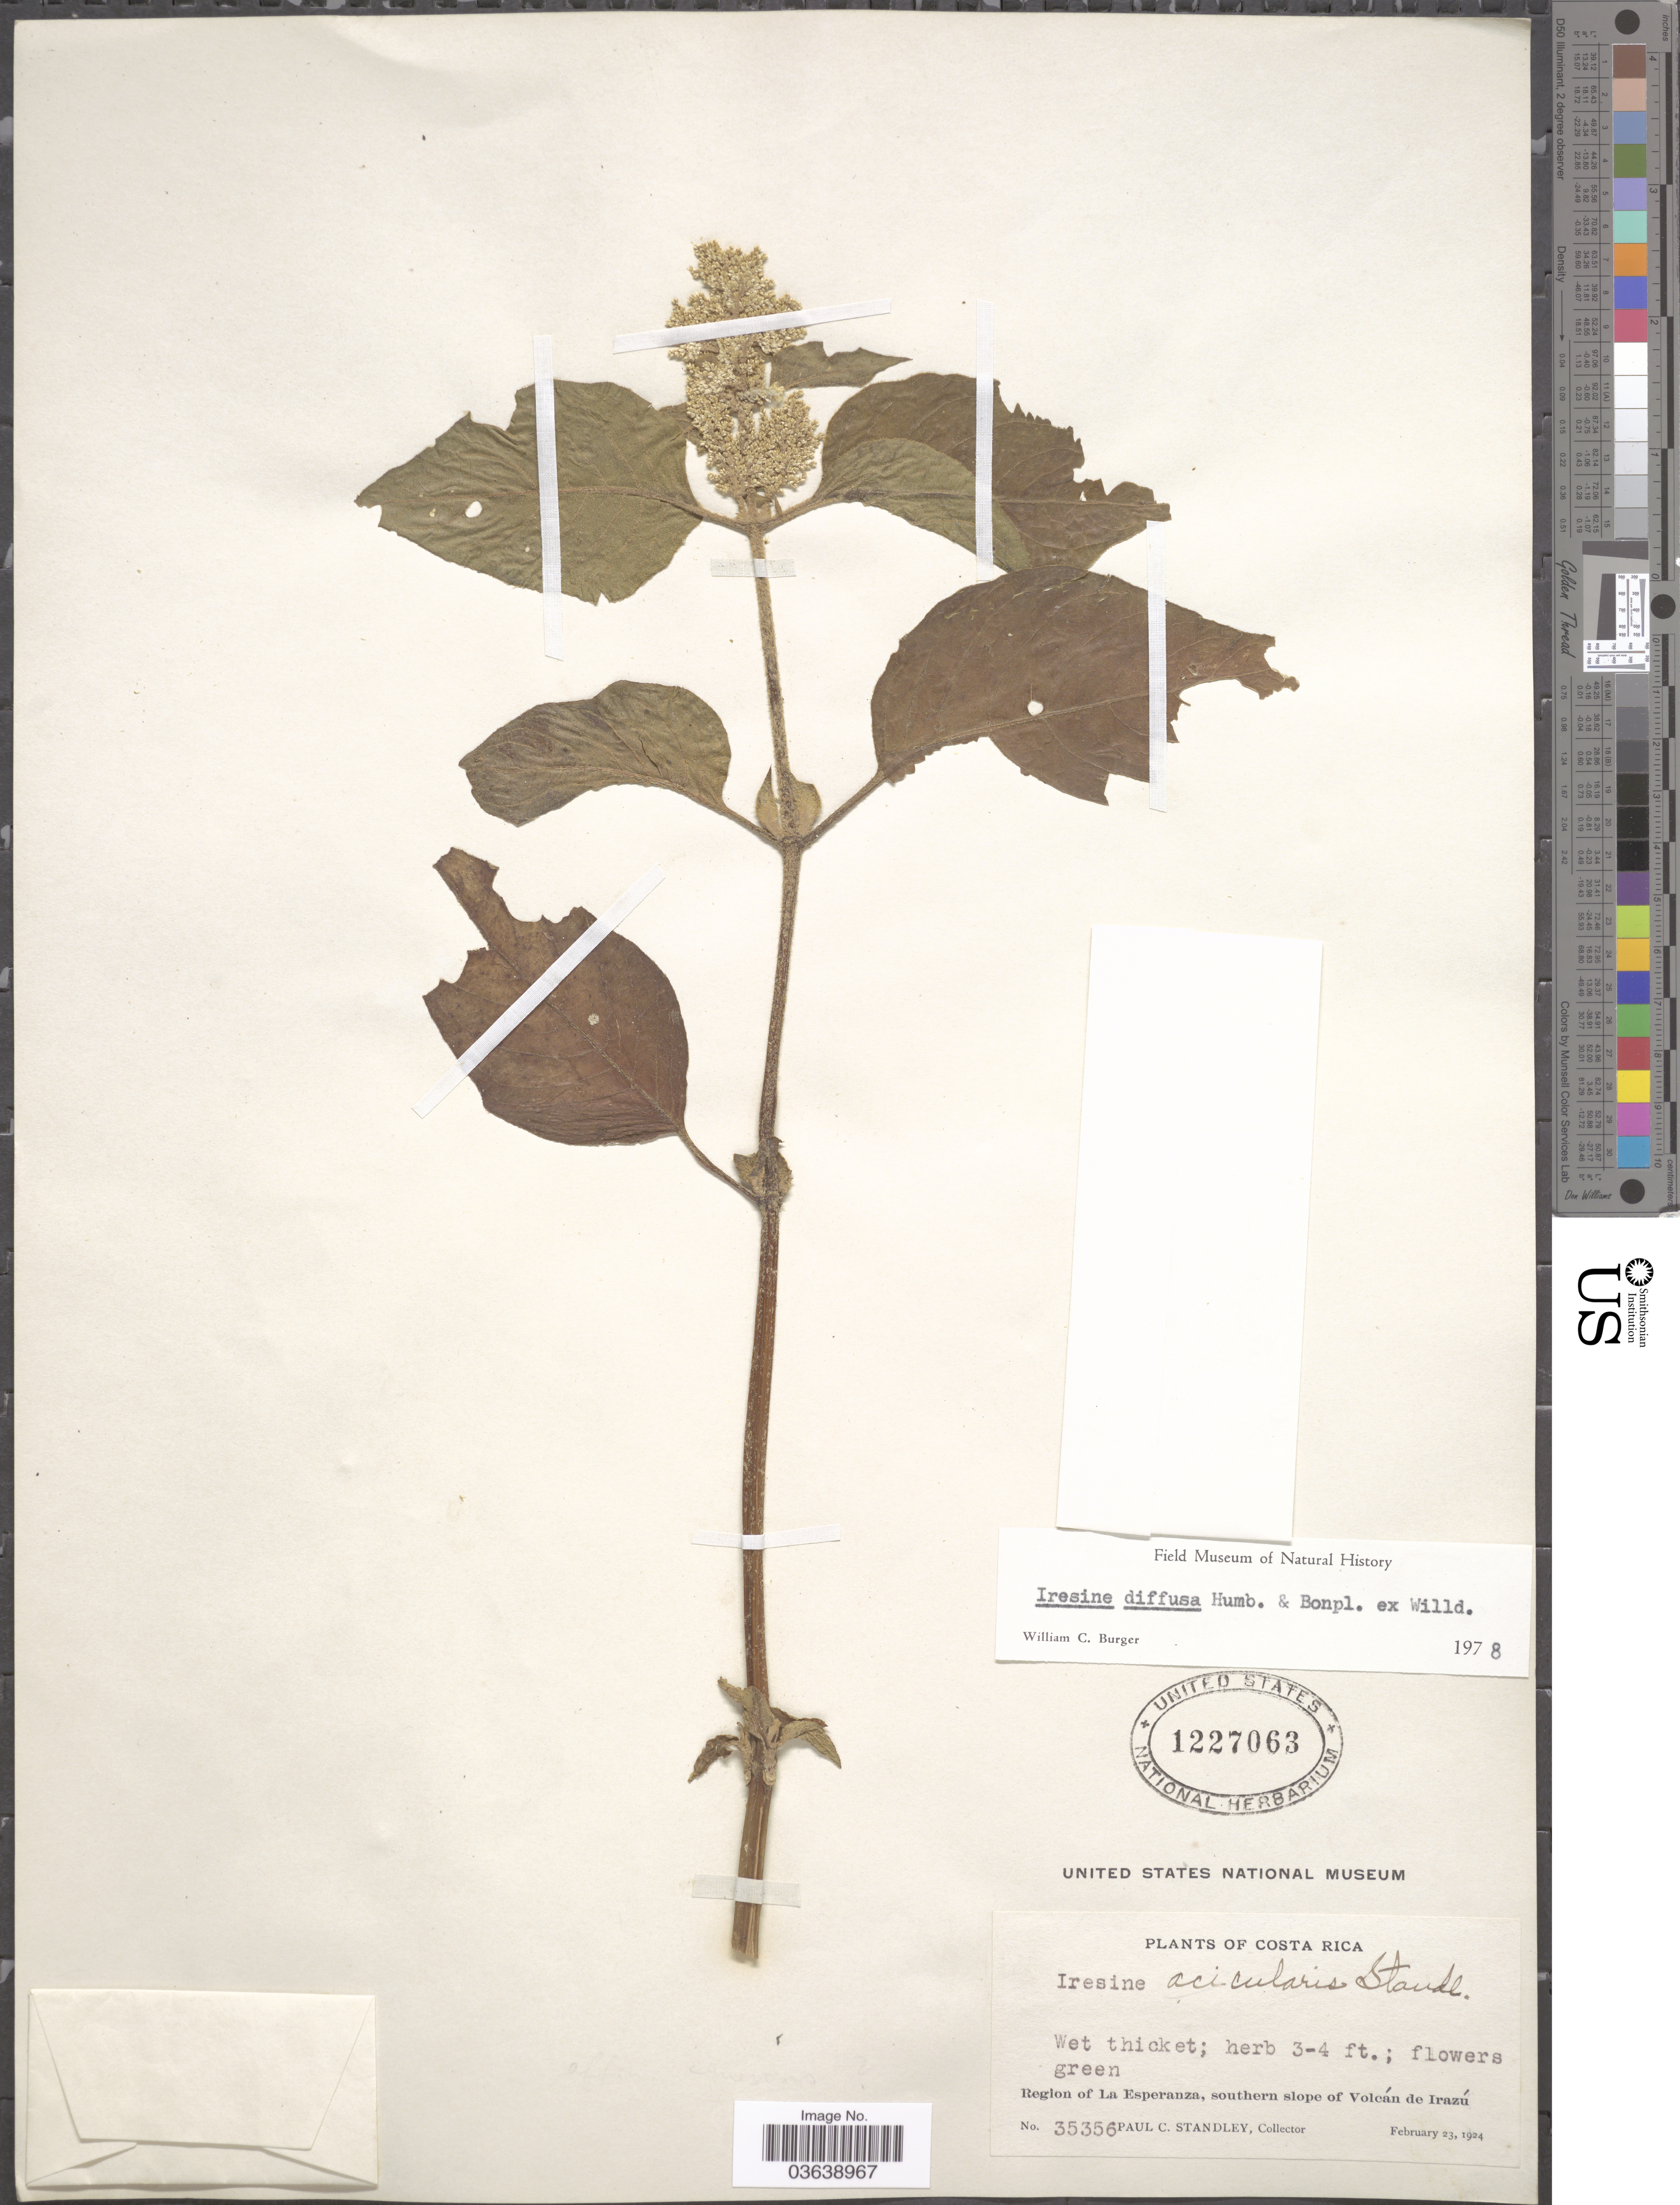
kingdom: Plantae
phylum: Tracheophyta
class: Magnoliopsida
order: Caryophyllales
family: Amaranthaceae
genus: Iresine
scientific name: Iresine celosia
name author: L.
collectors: P. C. Standley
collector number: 35356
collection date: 1924-02-23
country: Costa Rica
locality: Region of La Esperanza, southern slope of Volcán de Irazú.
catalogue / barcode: US 1227063